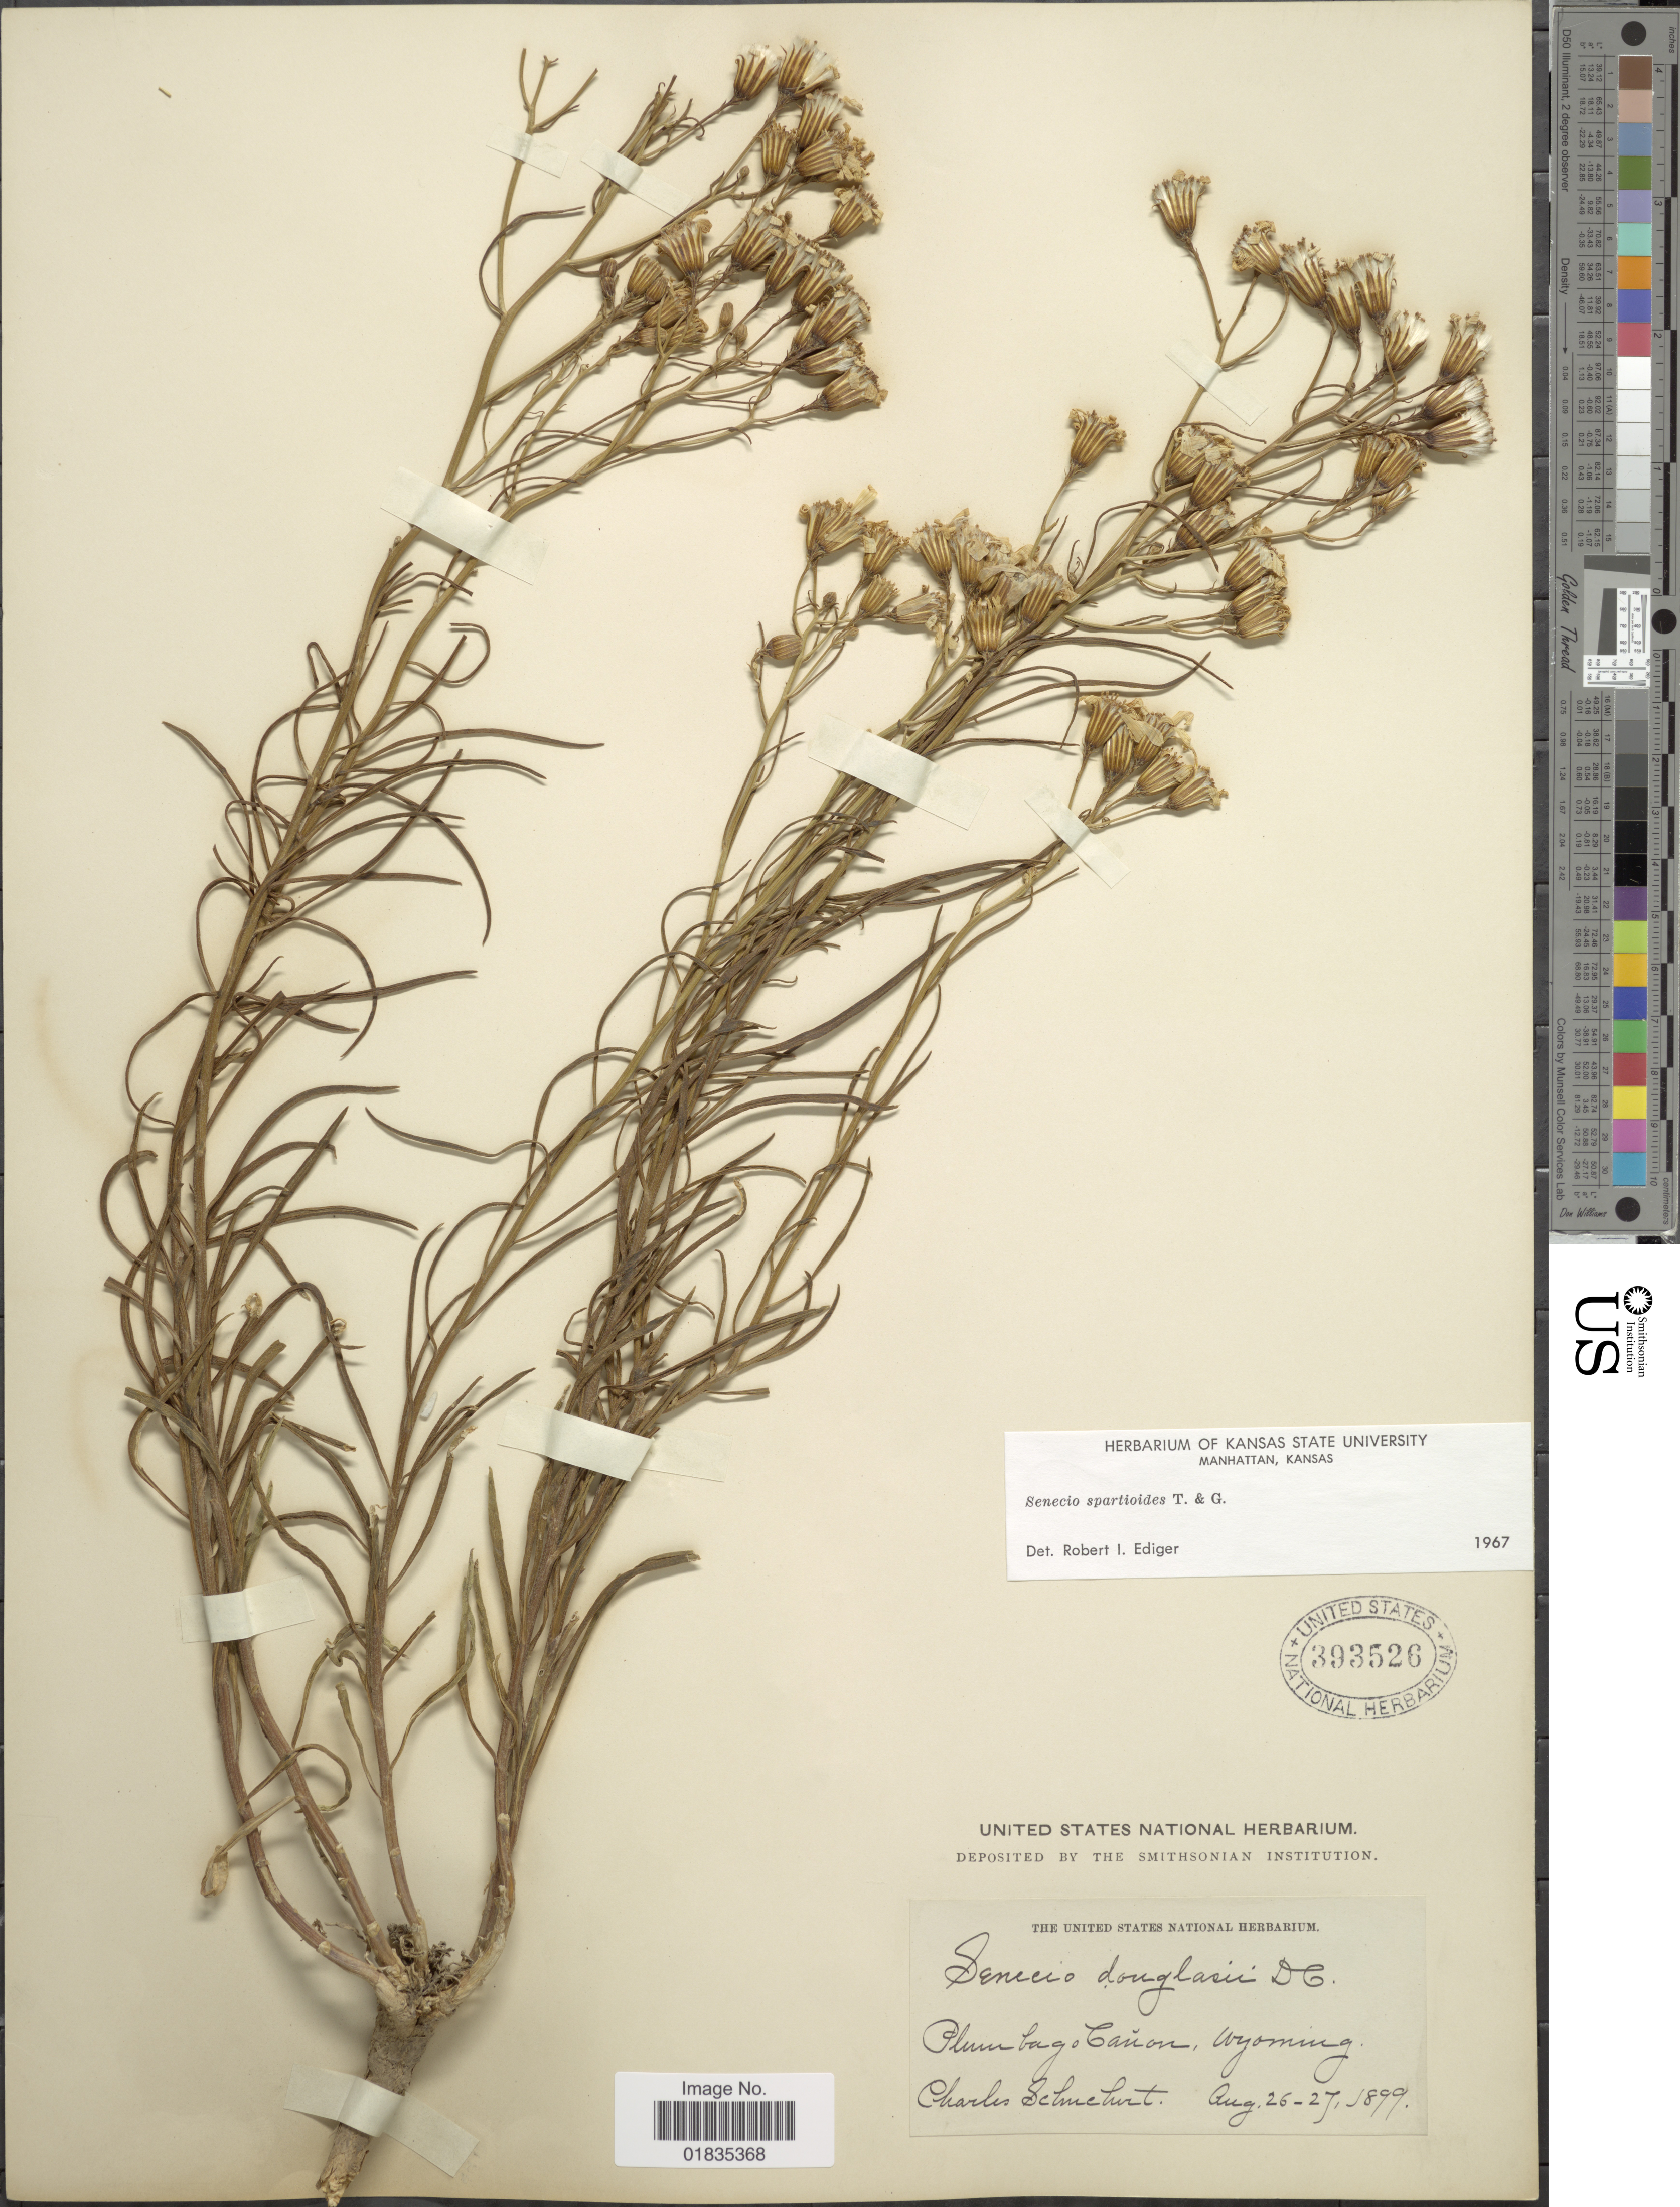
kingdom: Plantae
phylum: Tracheophyta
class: Magnoliopsida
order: Asterales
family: Asteraceae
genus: Senecio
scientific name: Senecio spartioides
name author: Torr. & A. Gray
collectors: C. Schuchert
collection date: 1899-08-26/1899-08-27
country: United States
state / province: Wyoming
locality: Plumbago Cañon.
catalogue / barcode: US 393526